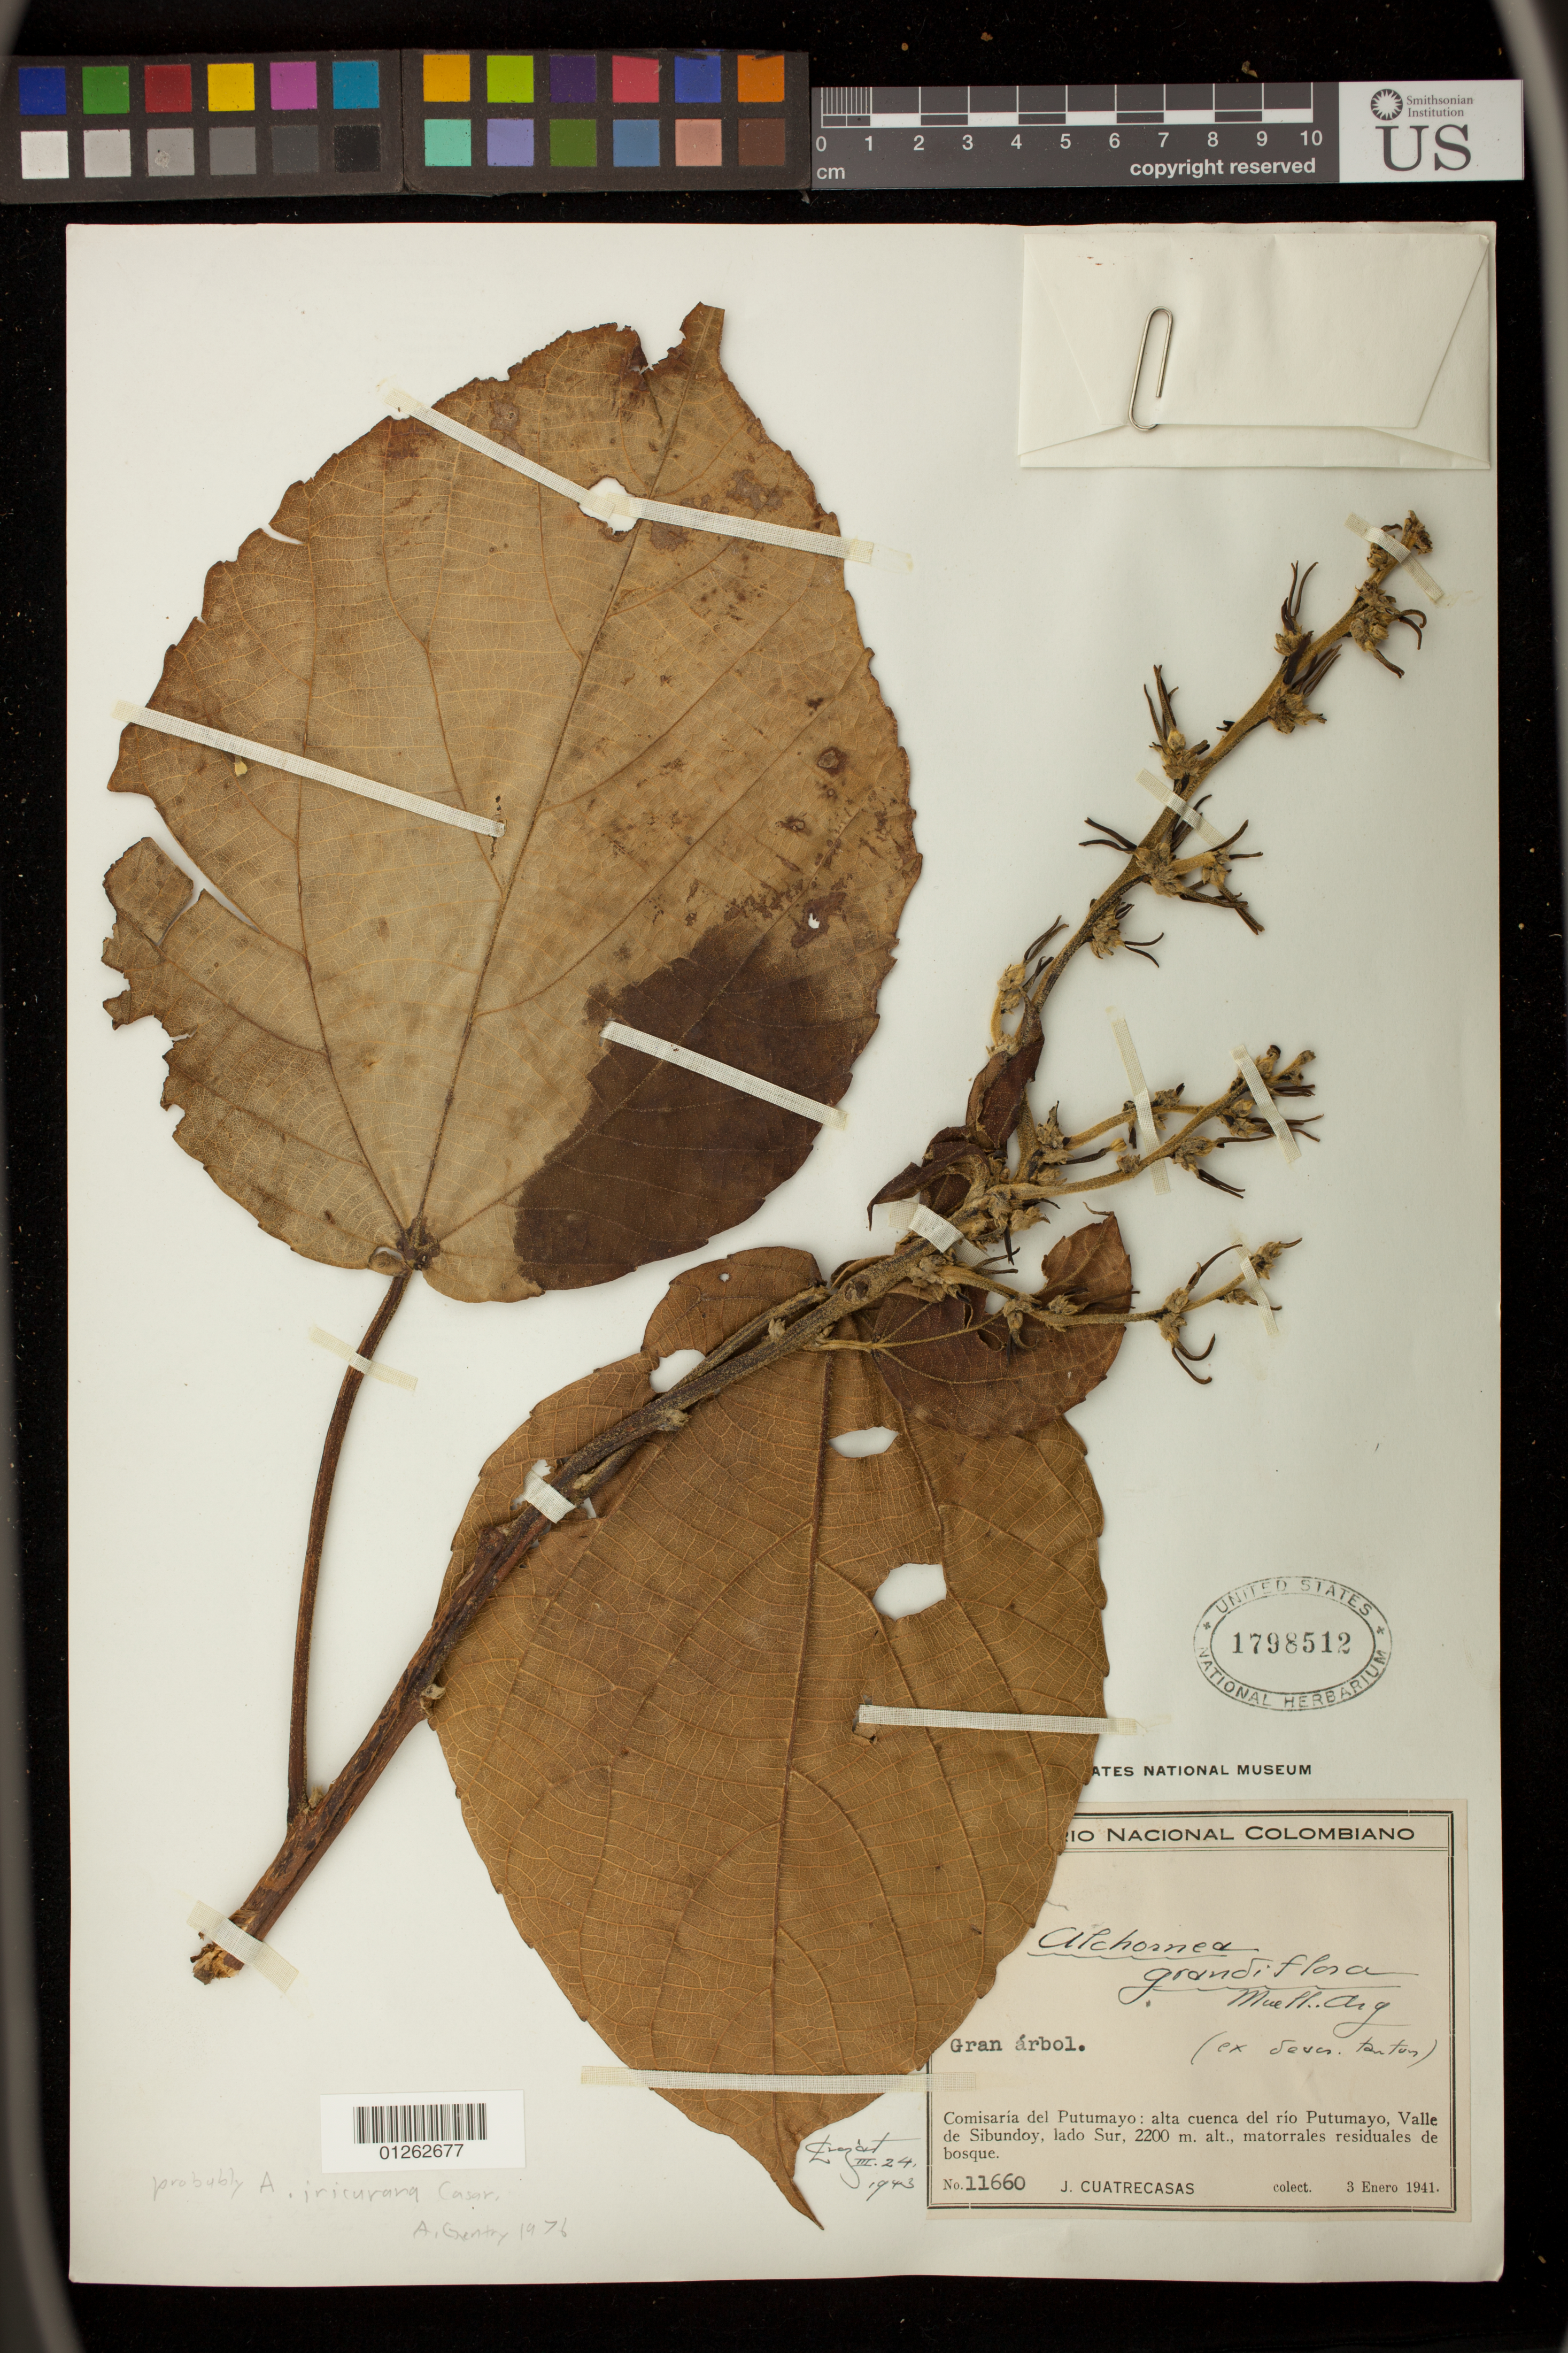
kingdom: Plantae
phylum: Tracheophyta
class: Magnoliopsida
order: Malpighiales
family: Euphorbiaceae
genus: Alchornea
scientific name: Alchornea glandulosa subsp. glandulosa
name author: Poepp.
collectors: J. Cuatrecasas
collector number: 11660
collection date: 1941-01-03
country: Colombia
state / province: Putumayo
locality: Alta cuenca del rio Putumayo Valle de Sibundoy, lado Sur.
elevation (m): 2200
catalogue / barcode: US 1798512